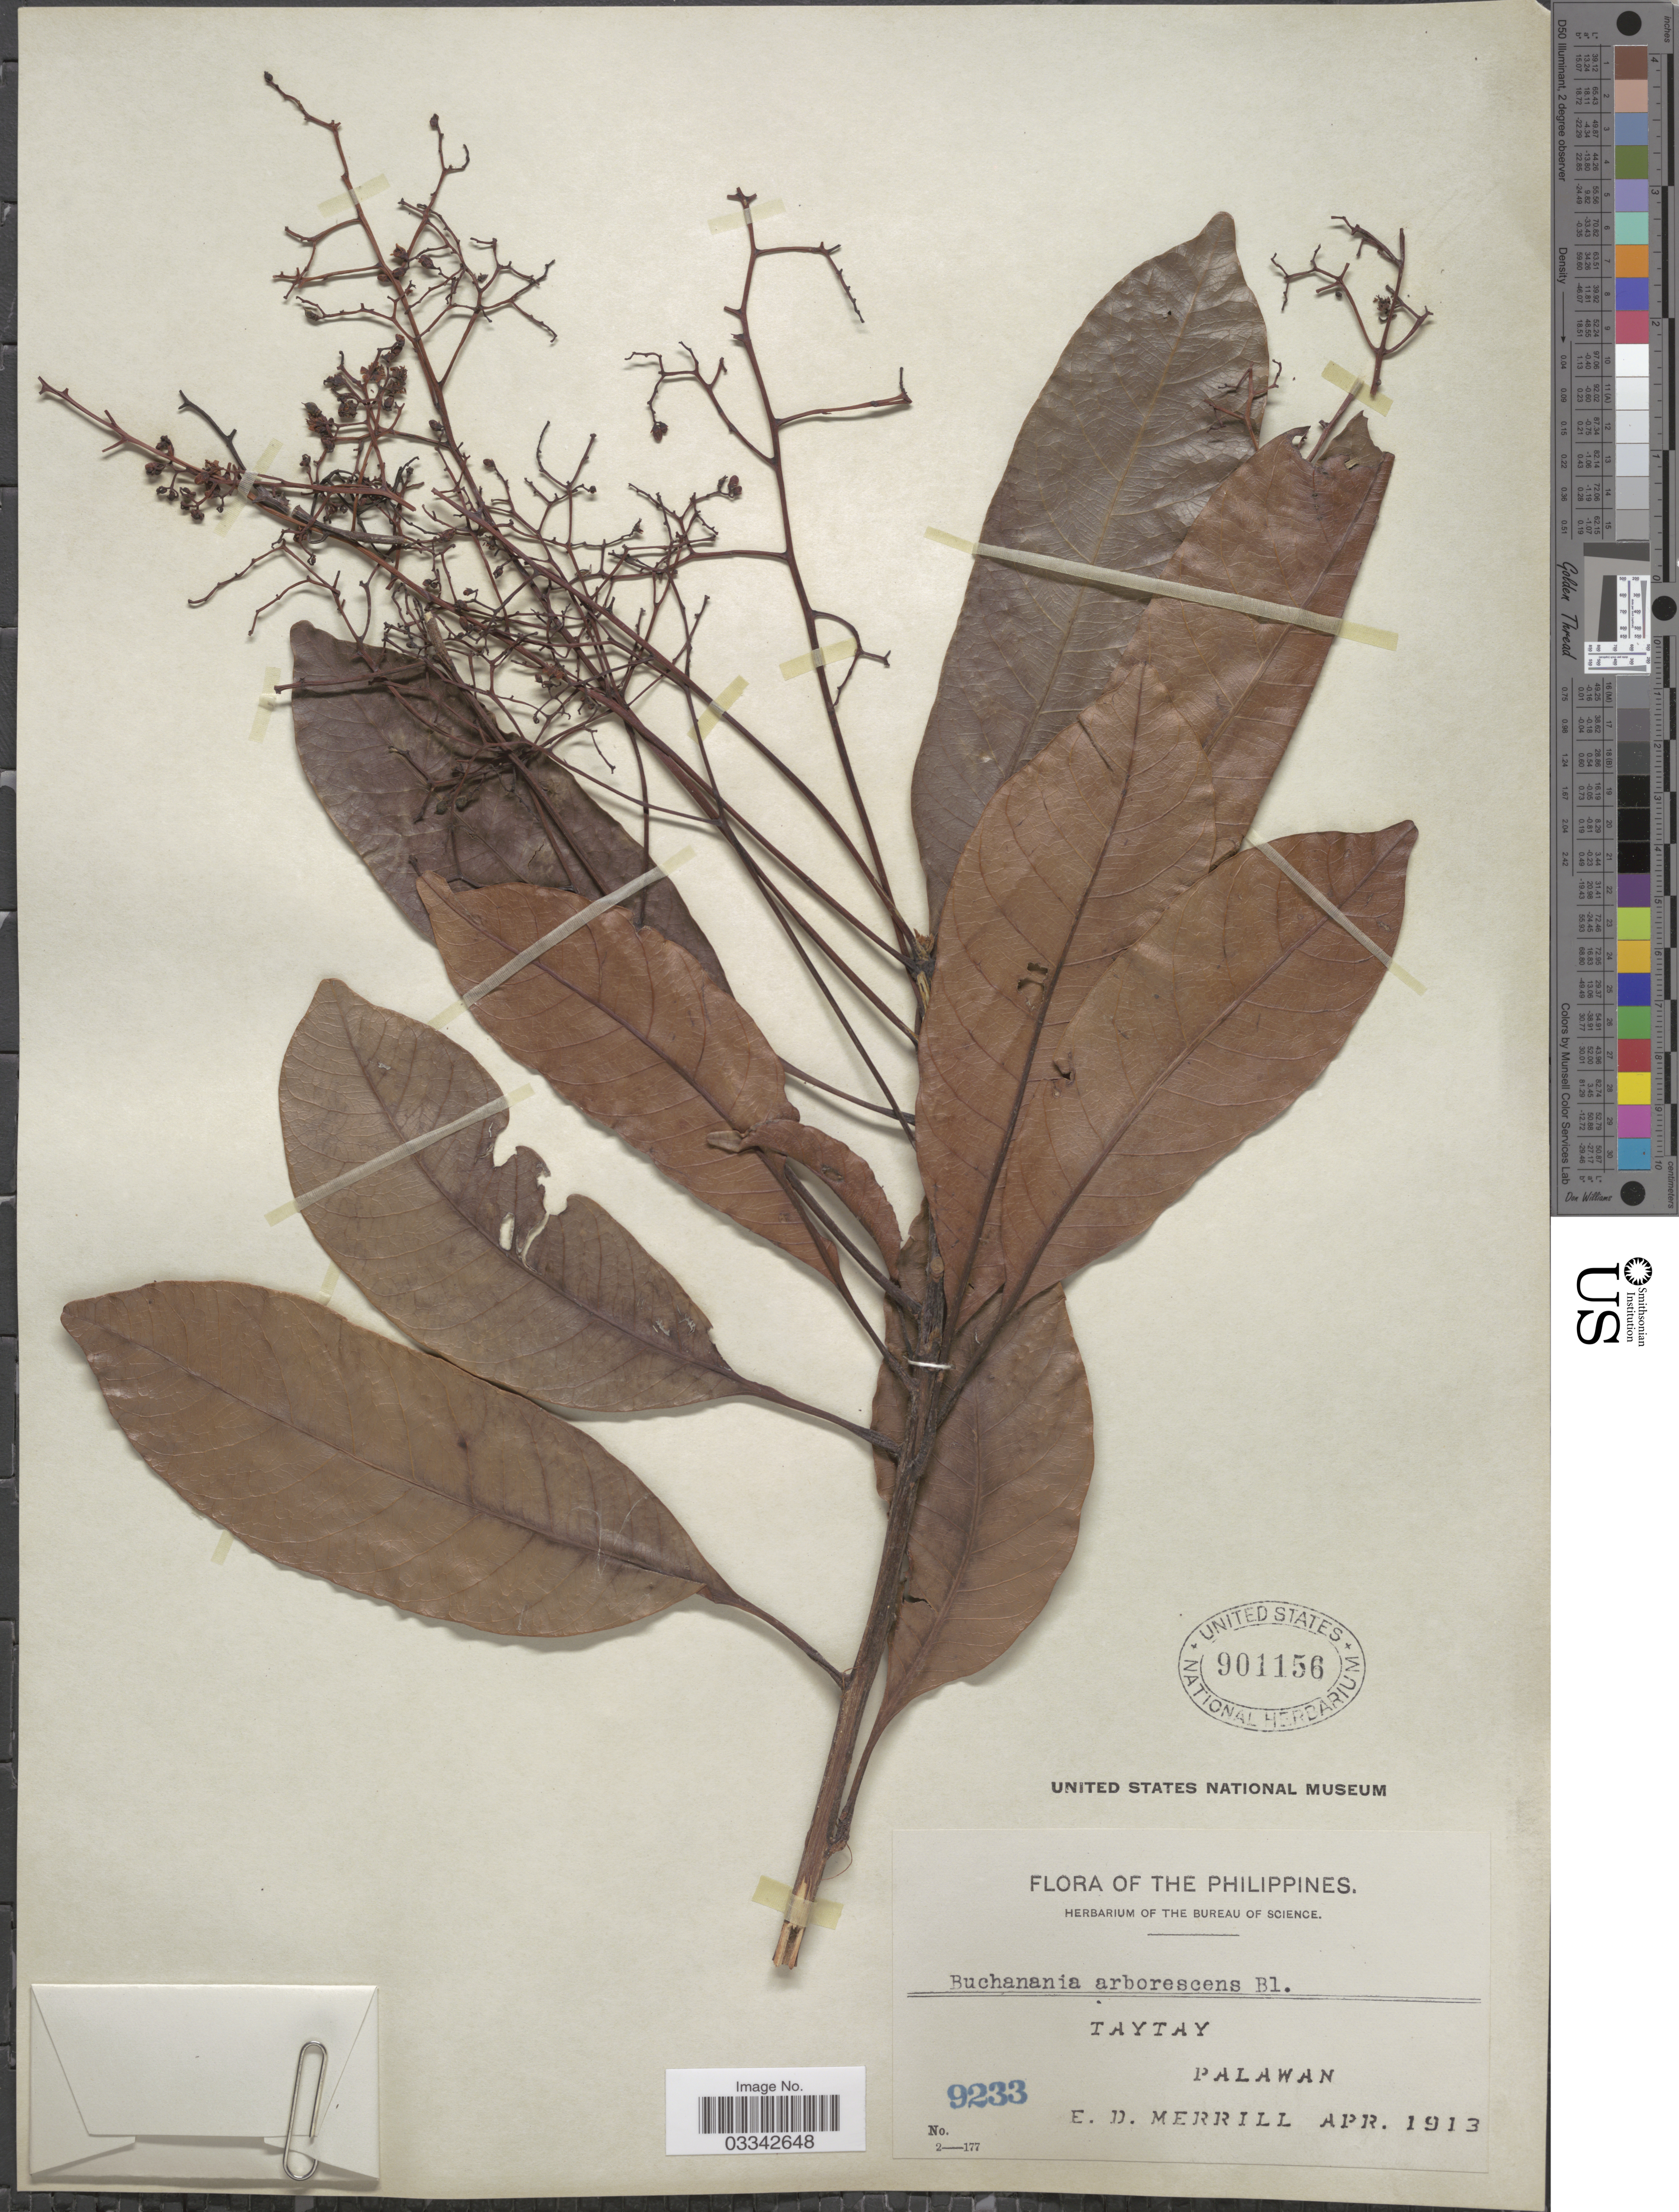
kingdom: Plantae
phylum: Tracheophyta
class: Magnoliopsida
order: Sapindales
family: Anacardiaceae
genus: Buchanania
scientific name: Buchanania arborescens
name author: (Blume) Blume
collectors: E. D. Merrill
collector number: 9233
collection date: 1913-04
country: Philippines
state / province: Mimaropa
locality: Palawan.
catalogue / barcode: US 901156